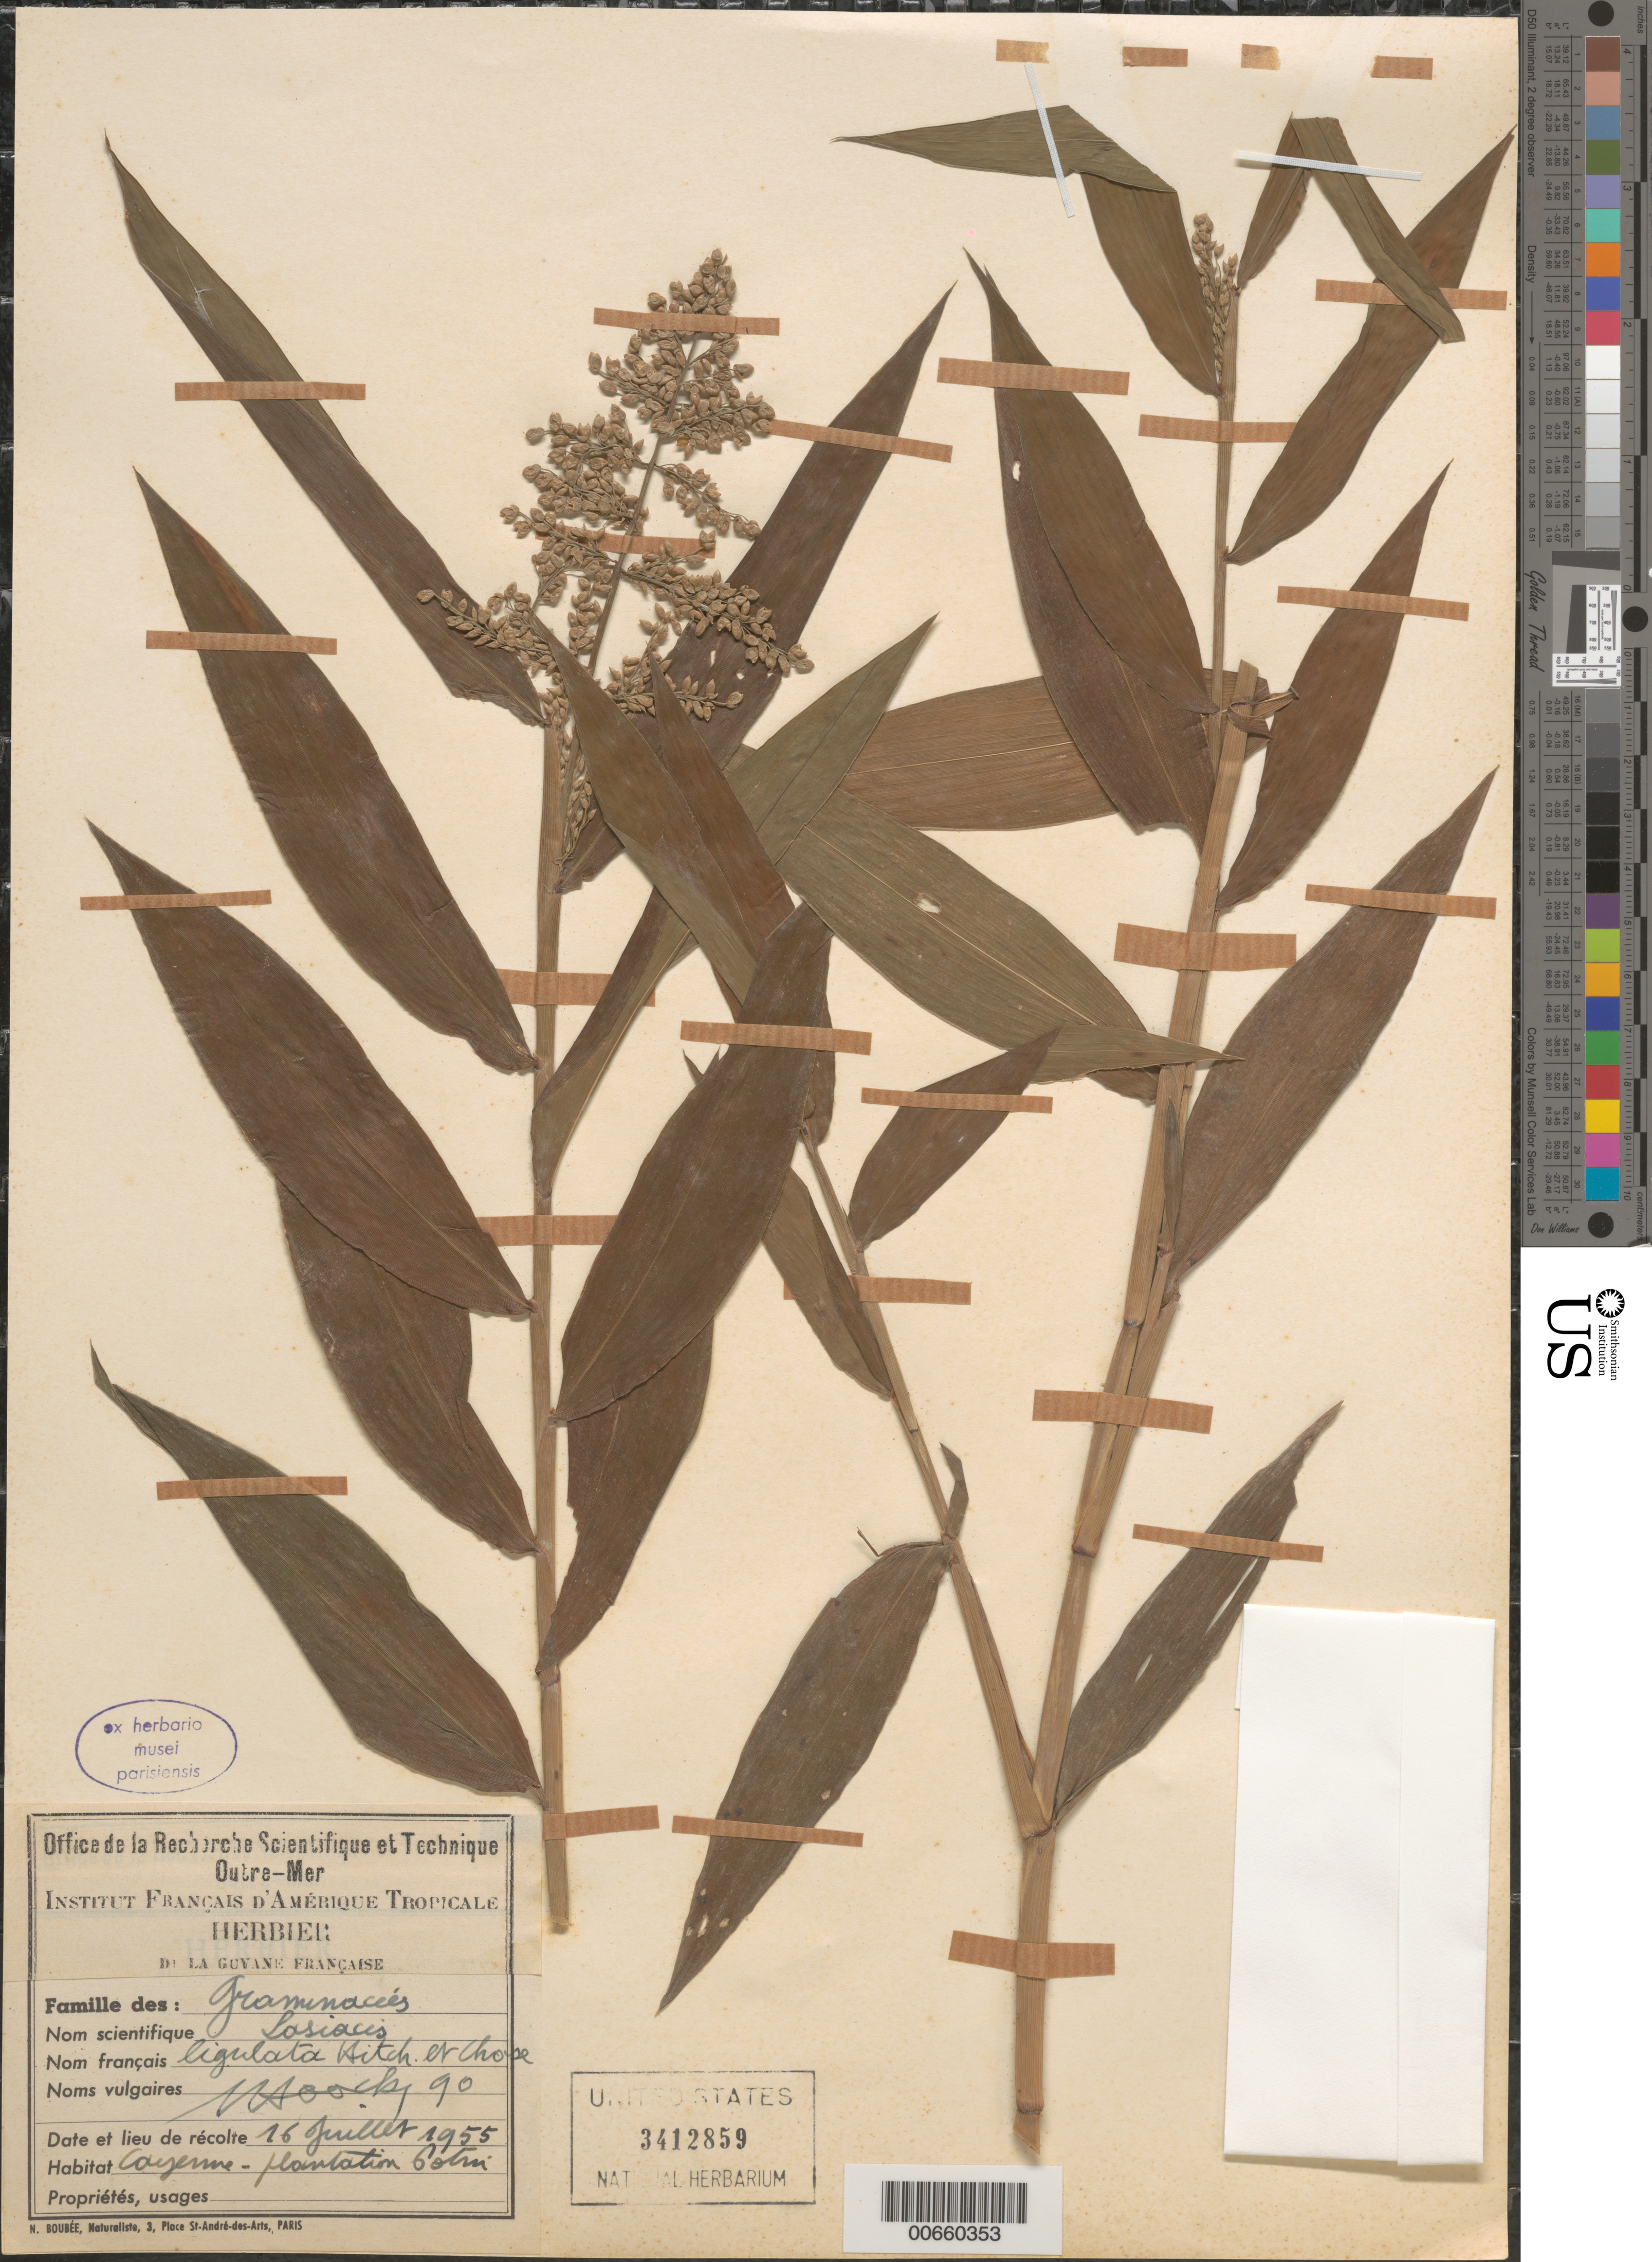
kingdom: Plantae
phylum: Tracheophyta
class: Liliopsida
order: Poales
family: Poaceae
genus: Lasiacis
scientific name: Lasiacis ligulata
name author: Hitchc. & Chase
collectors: J. Hoock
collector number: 90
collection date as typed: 16-Jul-55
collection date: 1955-07-16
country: French Guiana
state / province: Cayenne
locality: Cayenne, plantation Cotrin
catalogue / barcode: US 3412859